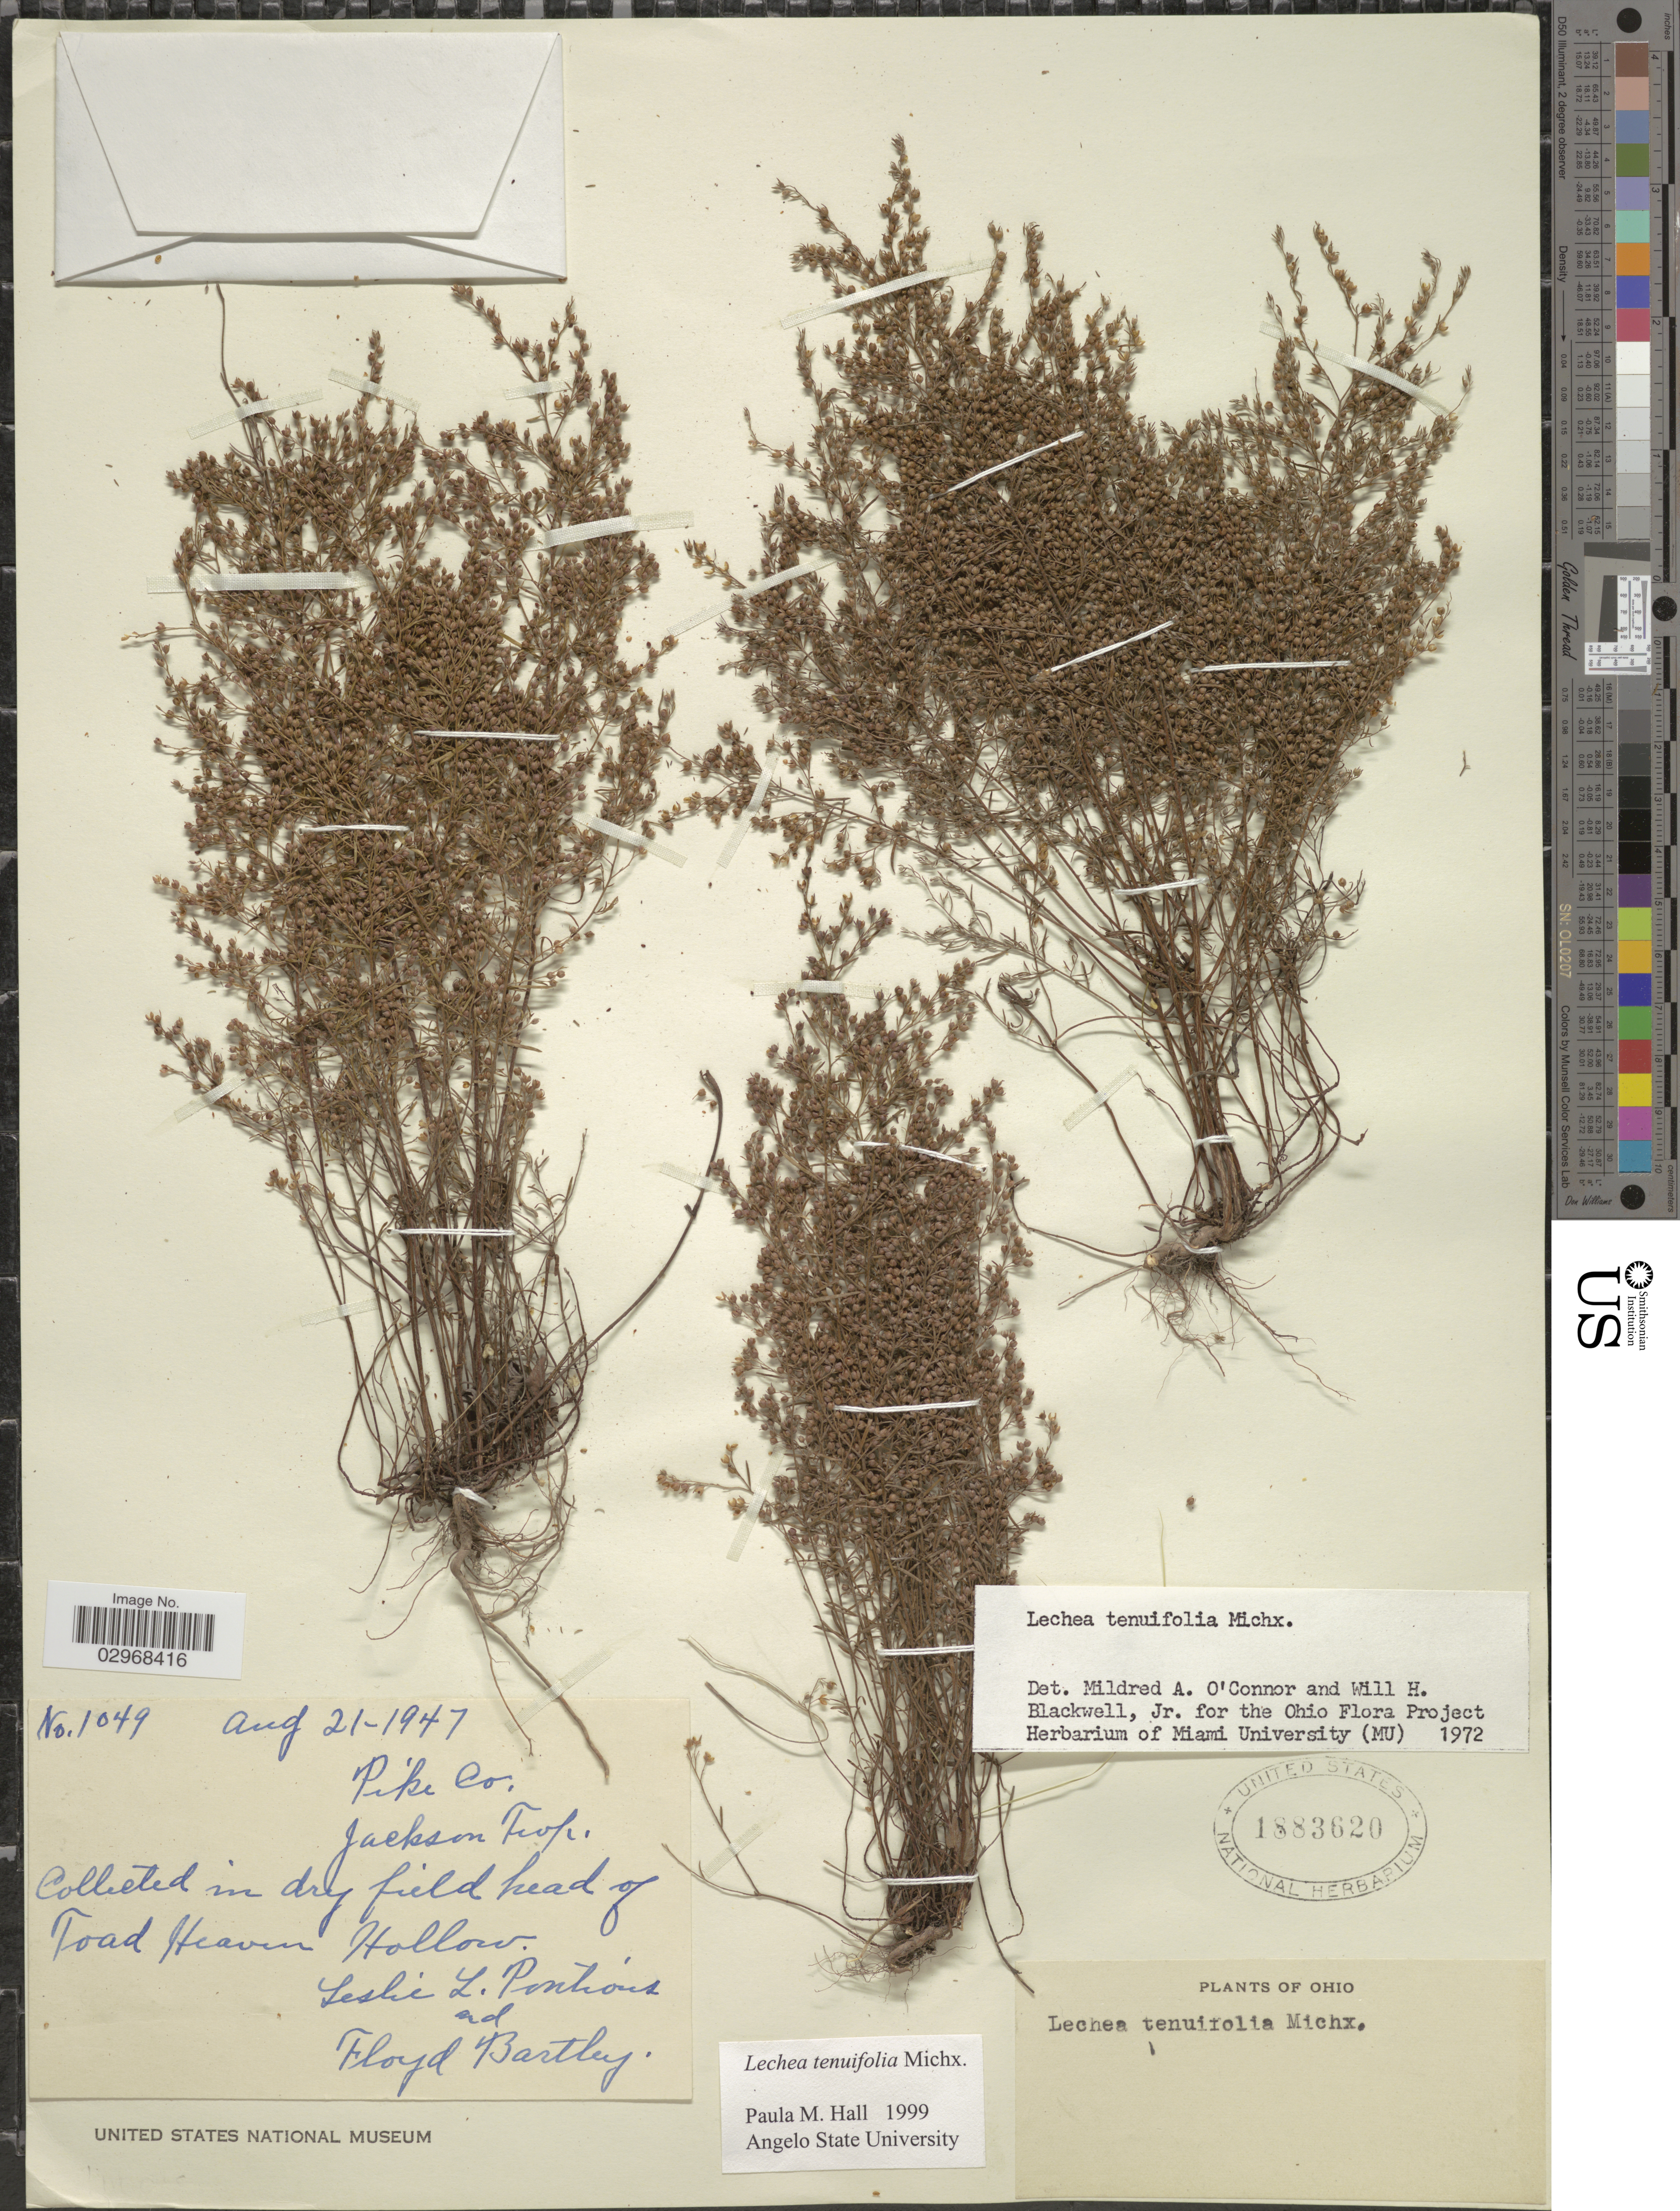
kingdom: Plantae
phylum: Tracheophyta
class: Magnoliopsida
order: Malvales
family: Cistaceae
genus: Lechea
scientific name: Lechea tenuifolia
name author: Michx.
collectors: L. L. Pontious & F. Bartley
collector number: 1049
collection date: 1947-08-21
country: United States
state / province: Ohio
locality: Pike Co., Jackson Twp., Toad Heaven Hollow.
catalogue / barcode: US 1883620